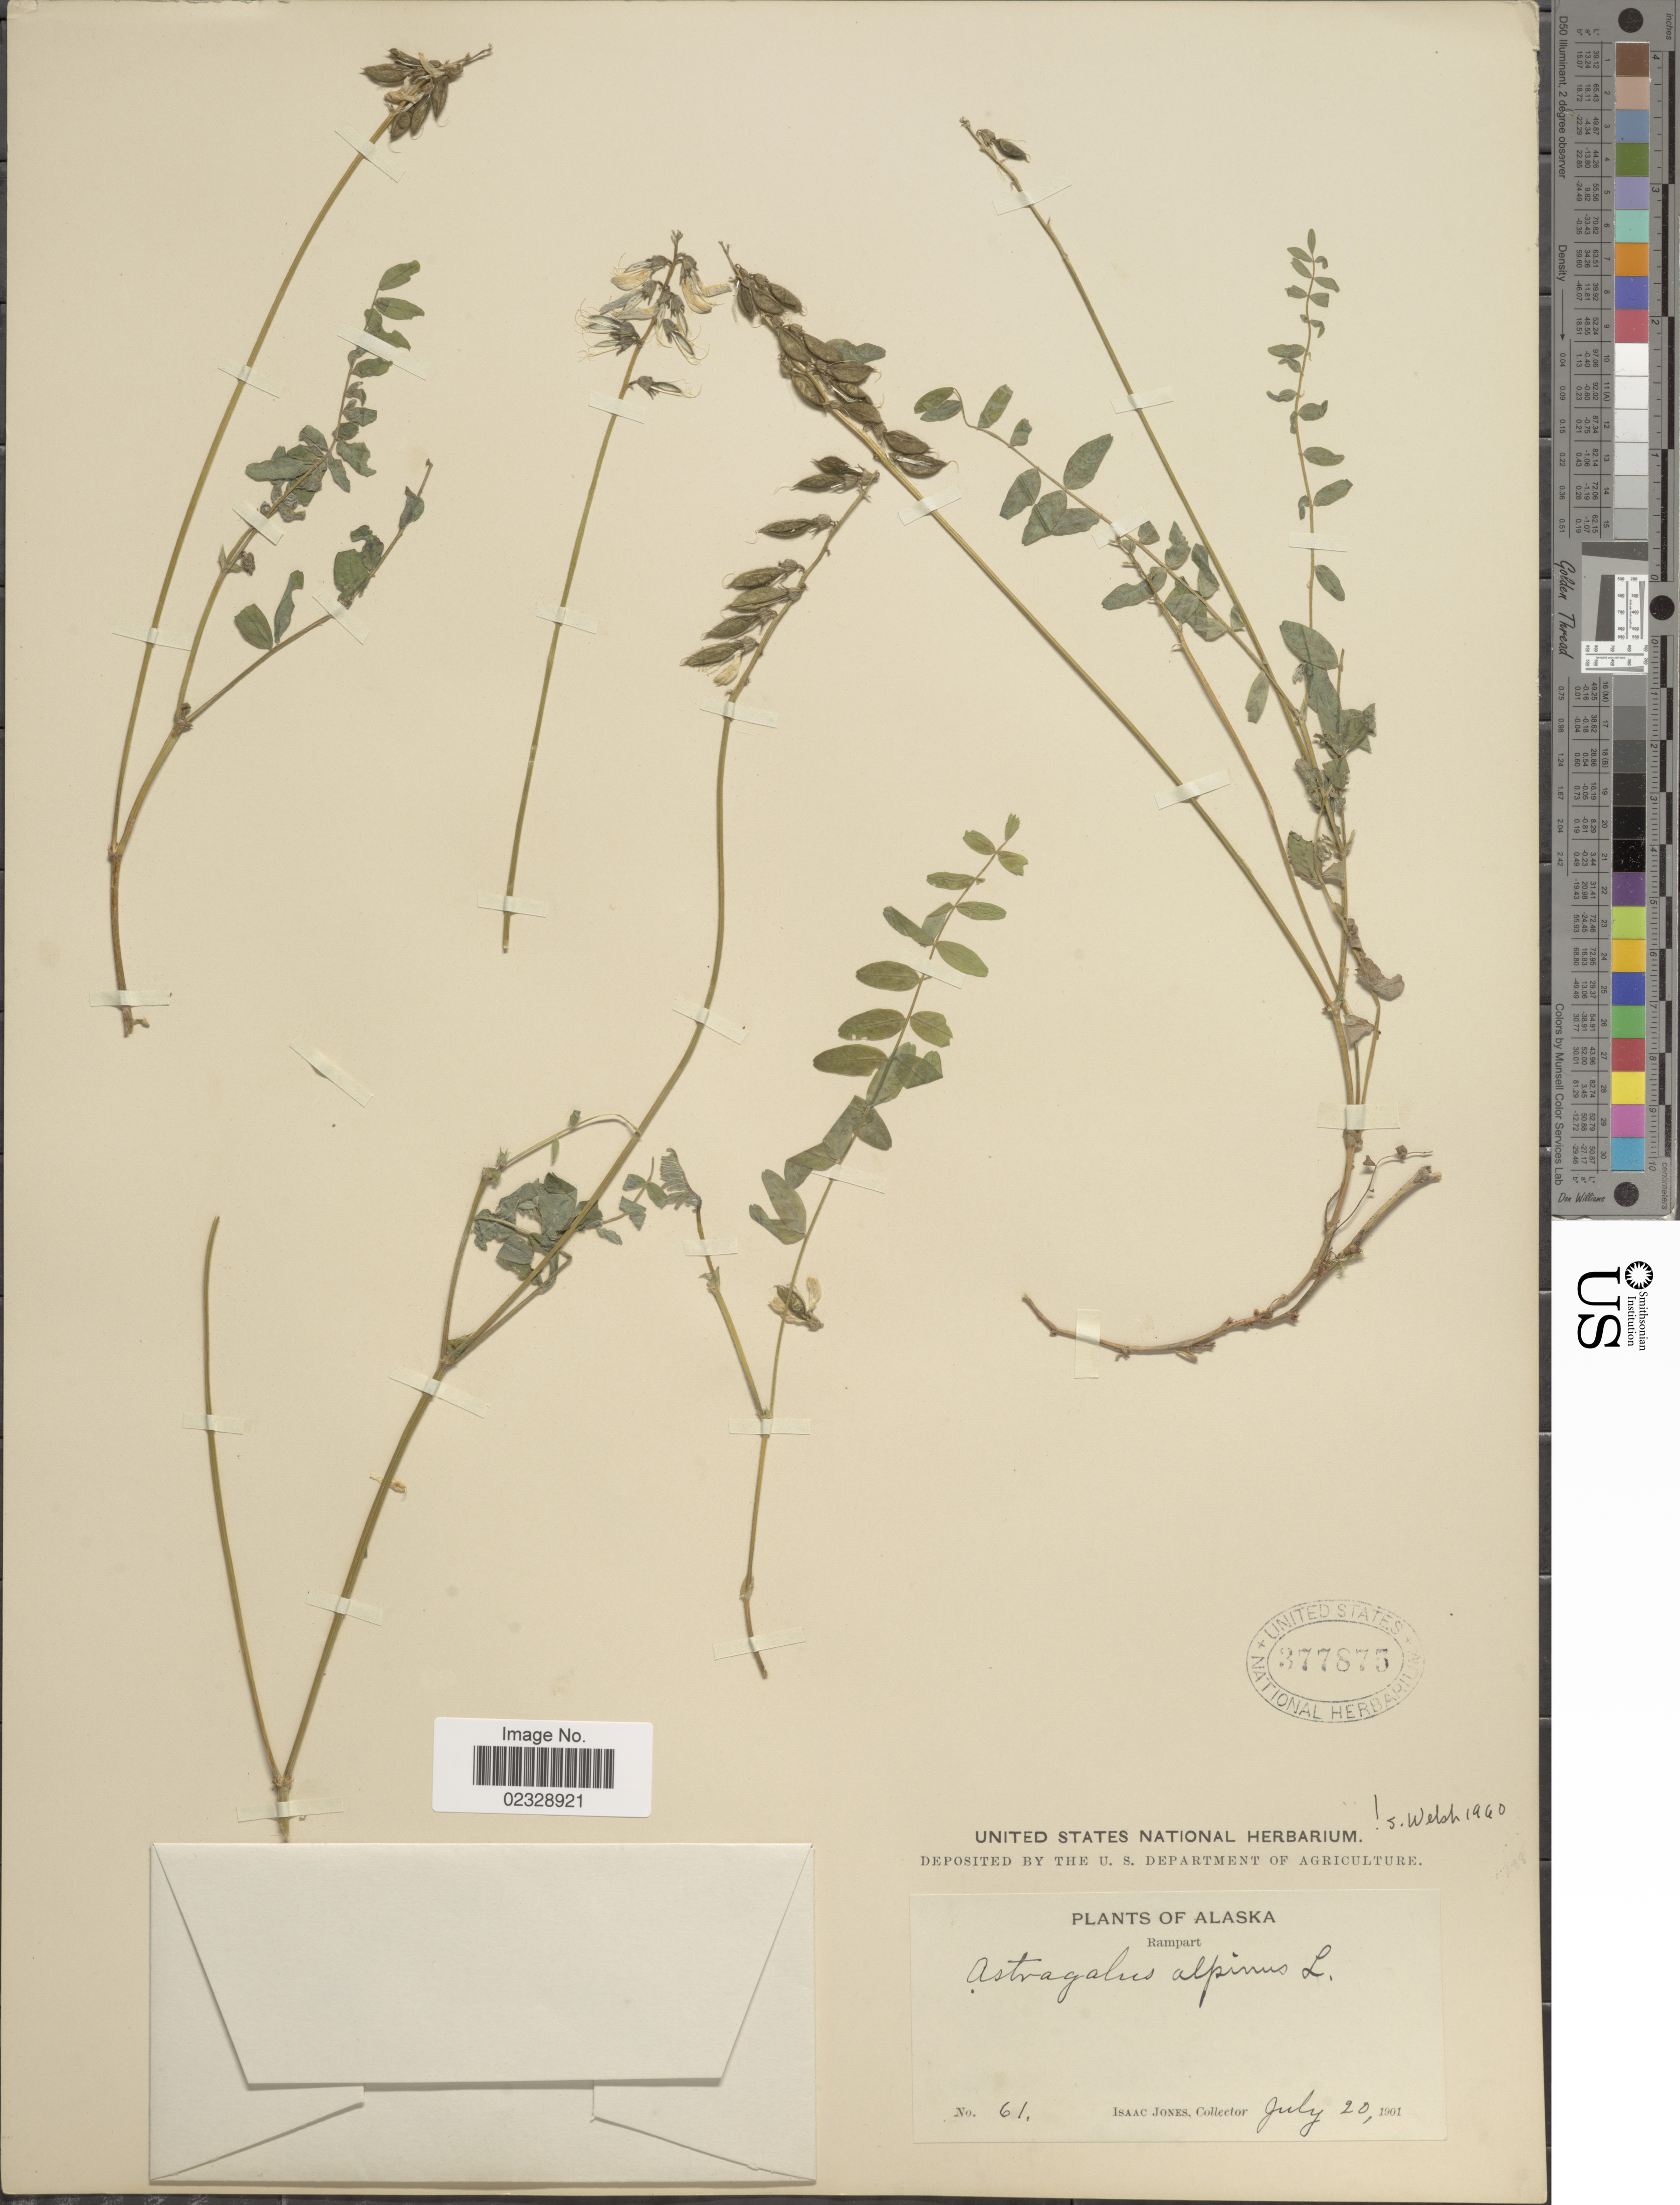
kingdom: Plantae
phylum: Tracheophyta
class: Magnoliopsida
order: Fabales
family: Fabaceae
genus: Astragalus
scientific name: Astragalus alpinus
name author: L.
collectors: I. Jones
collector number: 61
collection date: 1901-07-20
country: United States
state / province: Alaska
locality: Rampart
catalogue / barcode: US 377875